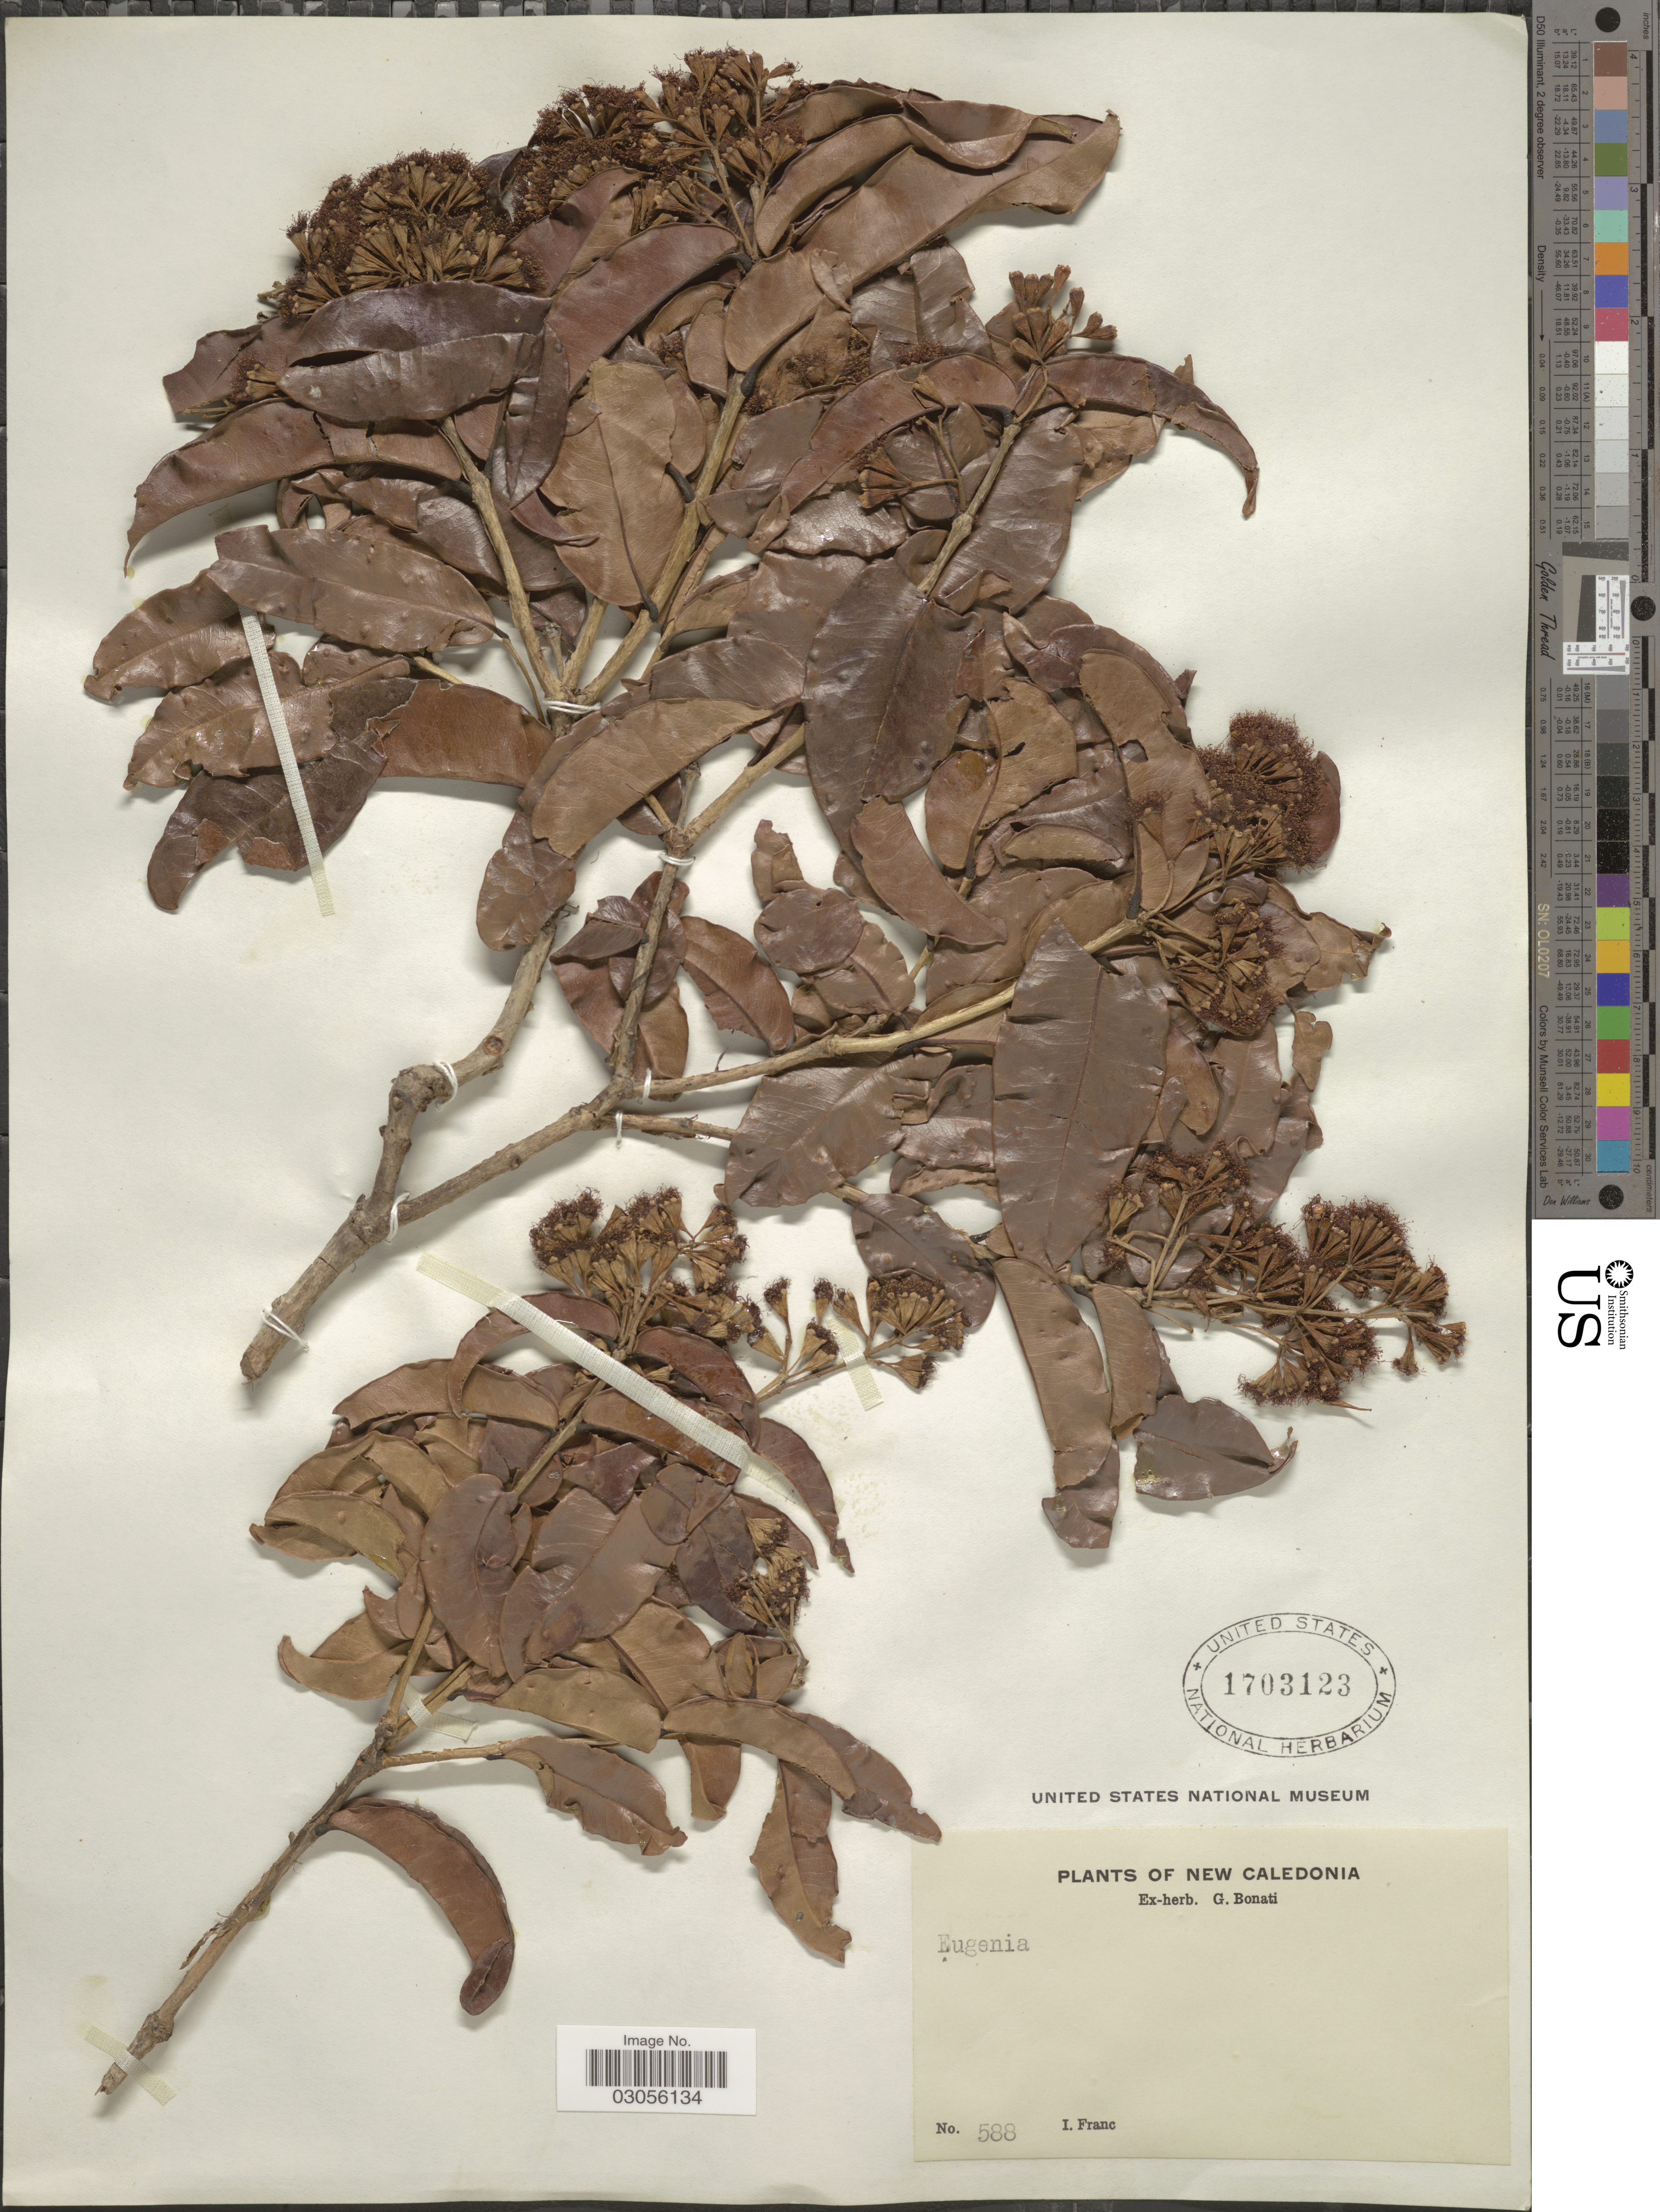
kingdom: Plantae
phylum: Tracheophyta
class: Magnoliopsida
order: Myrtales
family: Myrtaceae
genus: Syzygium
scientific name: Syzygium wagapense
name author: Brongn. & Gris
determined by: Dawson, J. W.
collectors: I. Franc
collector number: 588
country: New Caledonia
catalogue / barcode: US 1703123